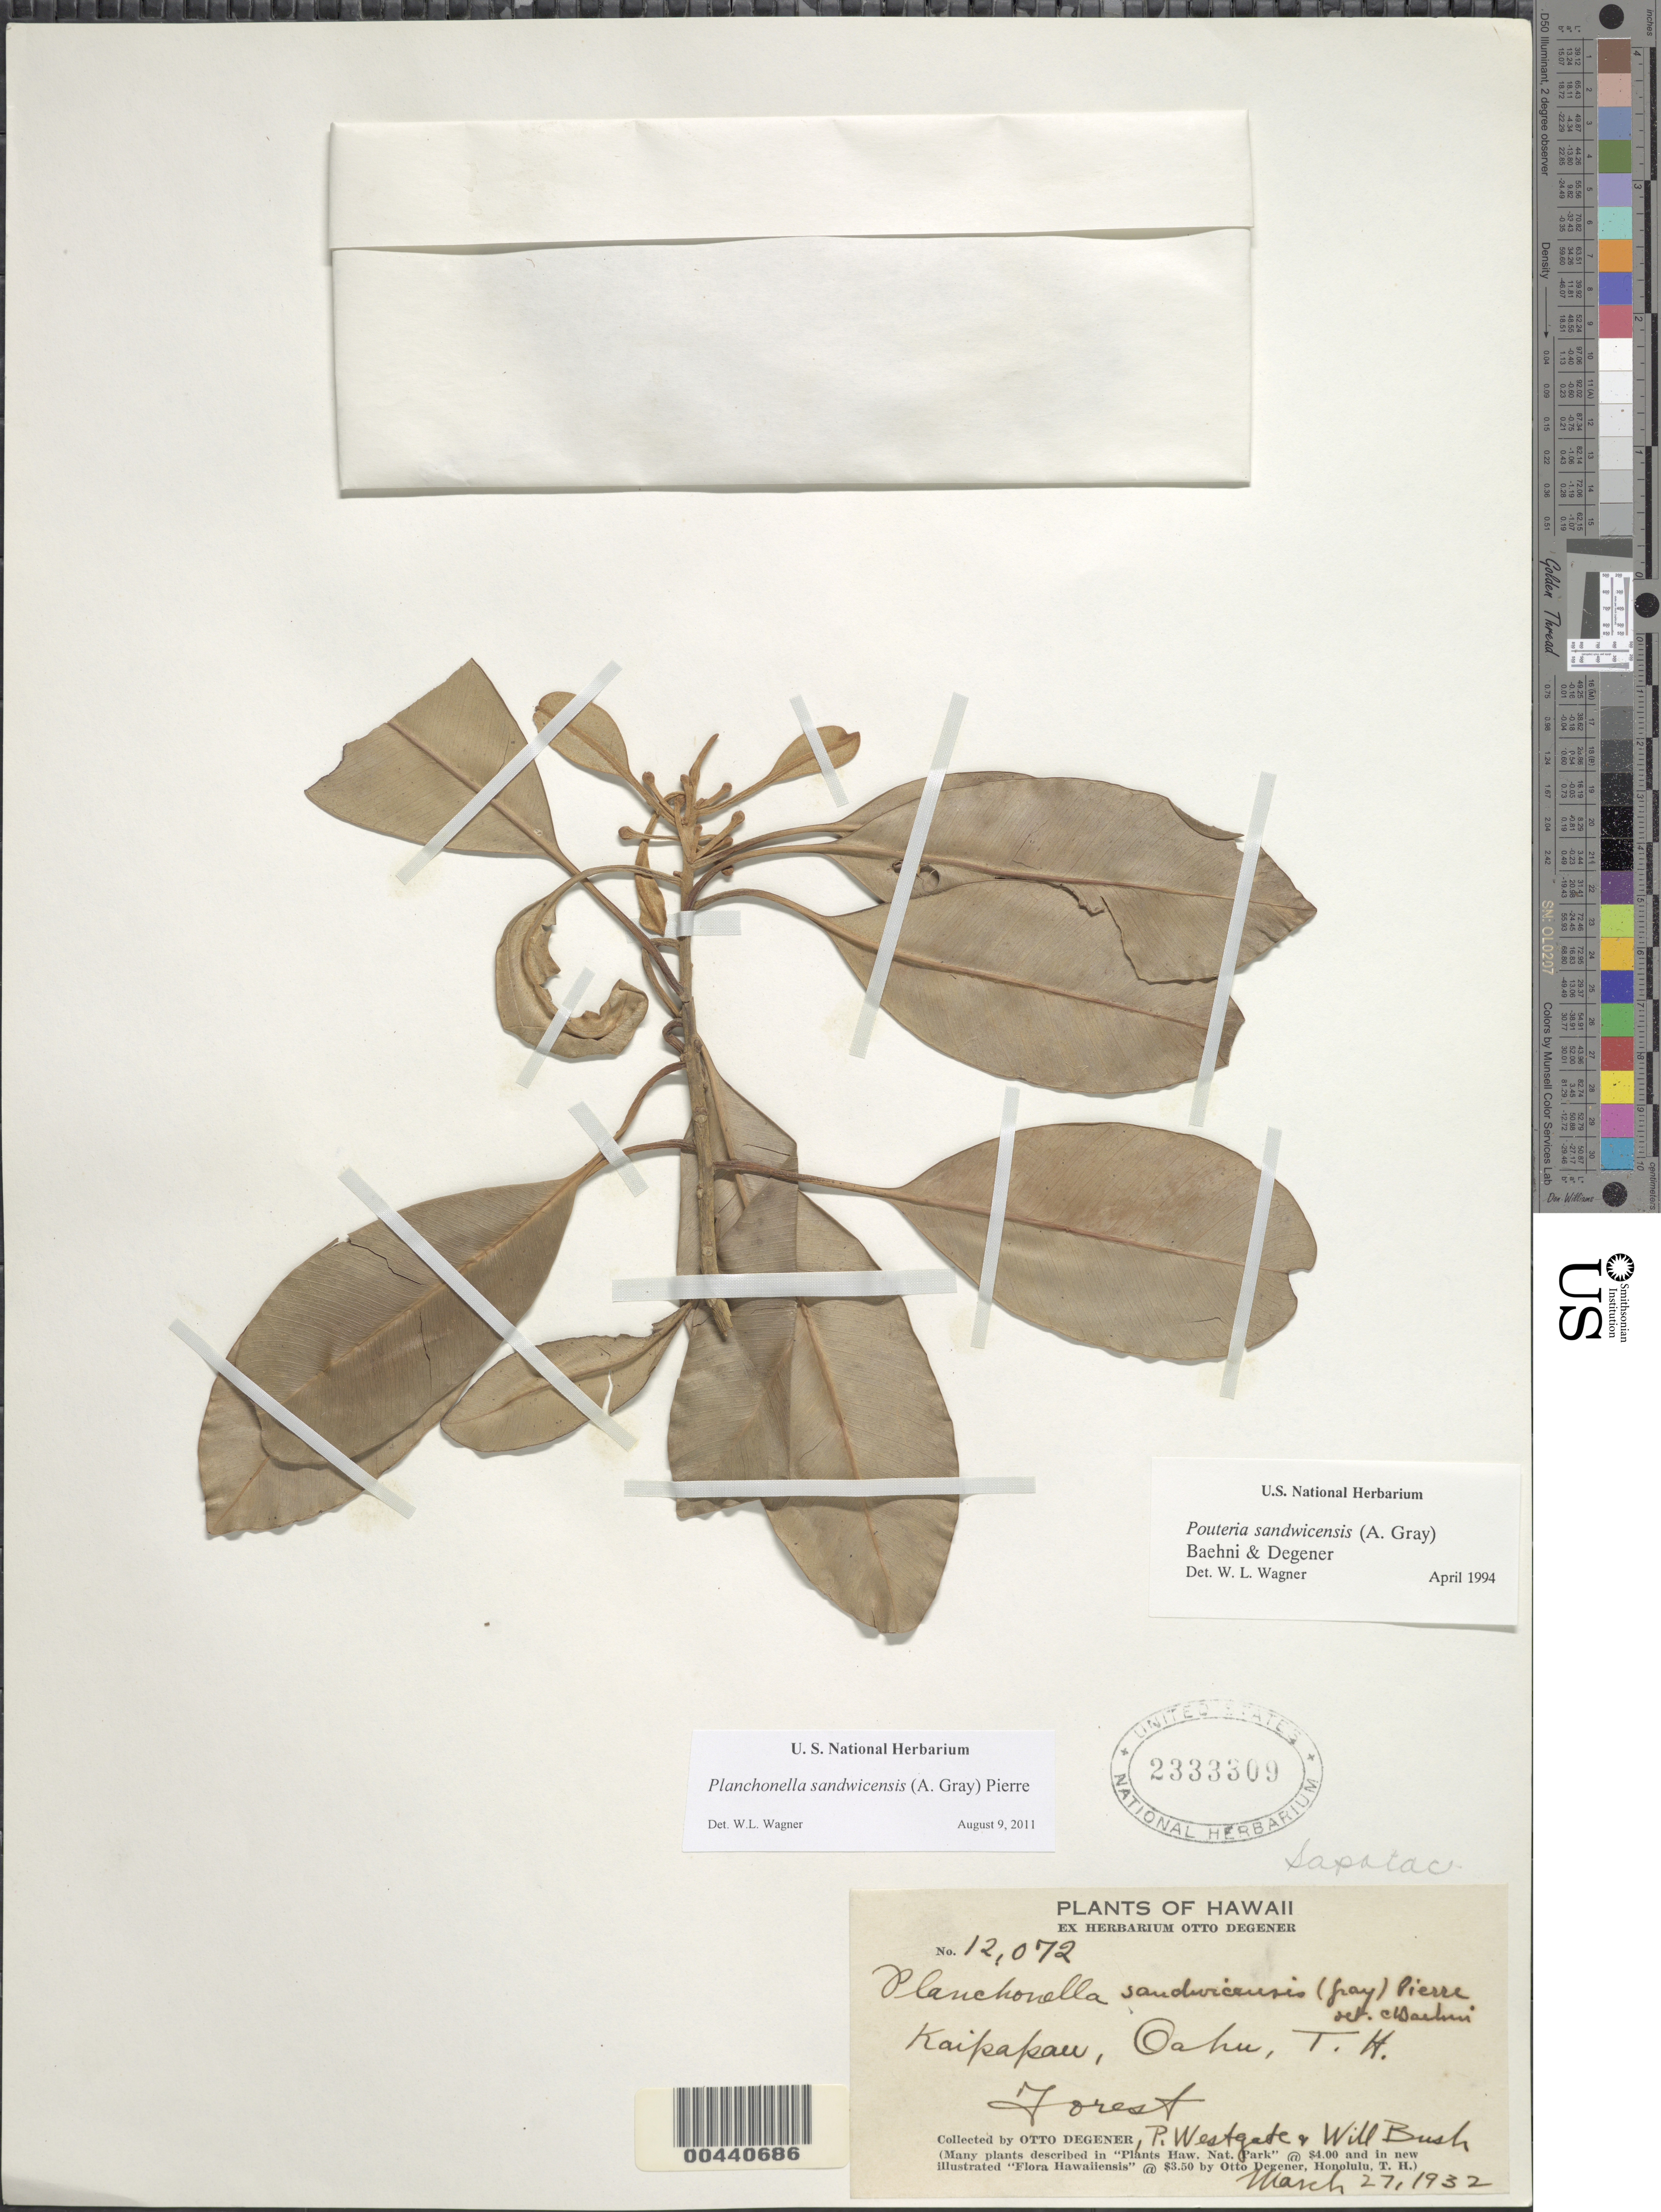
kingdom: Plantae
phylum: Tracheophyta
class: Magnoliopsida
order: Ericales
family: Sapotaceae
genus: Planchonella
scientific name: Planchonella sandwicensis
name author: (A. Gray) Pierre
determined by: Wagner, W. L., (BOT), Smithsonian Institution - National Museum of Natural History (UNITED STATES)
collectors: O. Degener, P. Westgate & W. Bush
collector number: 12072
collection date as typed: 27 Mar 1932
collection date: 1932-03-27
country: United States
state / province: Hawaii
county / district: Honolulu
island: Oahu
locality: Kaipapau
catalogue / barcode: US 2333309